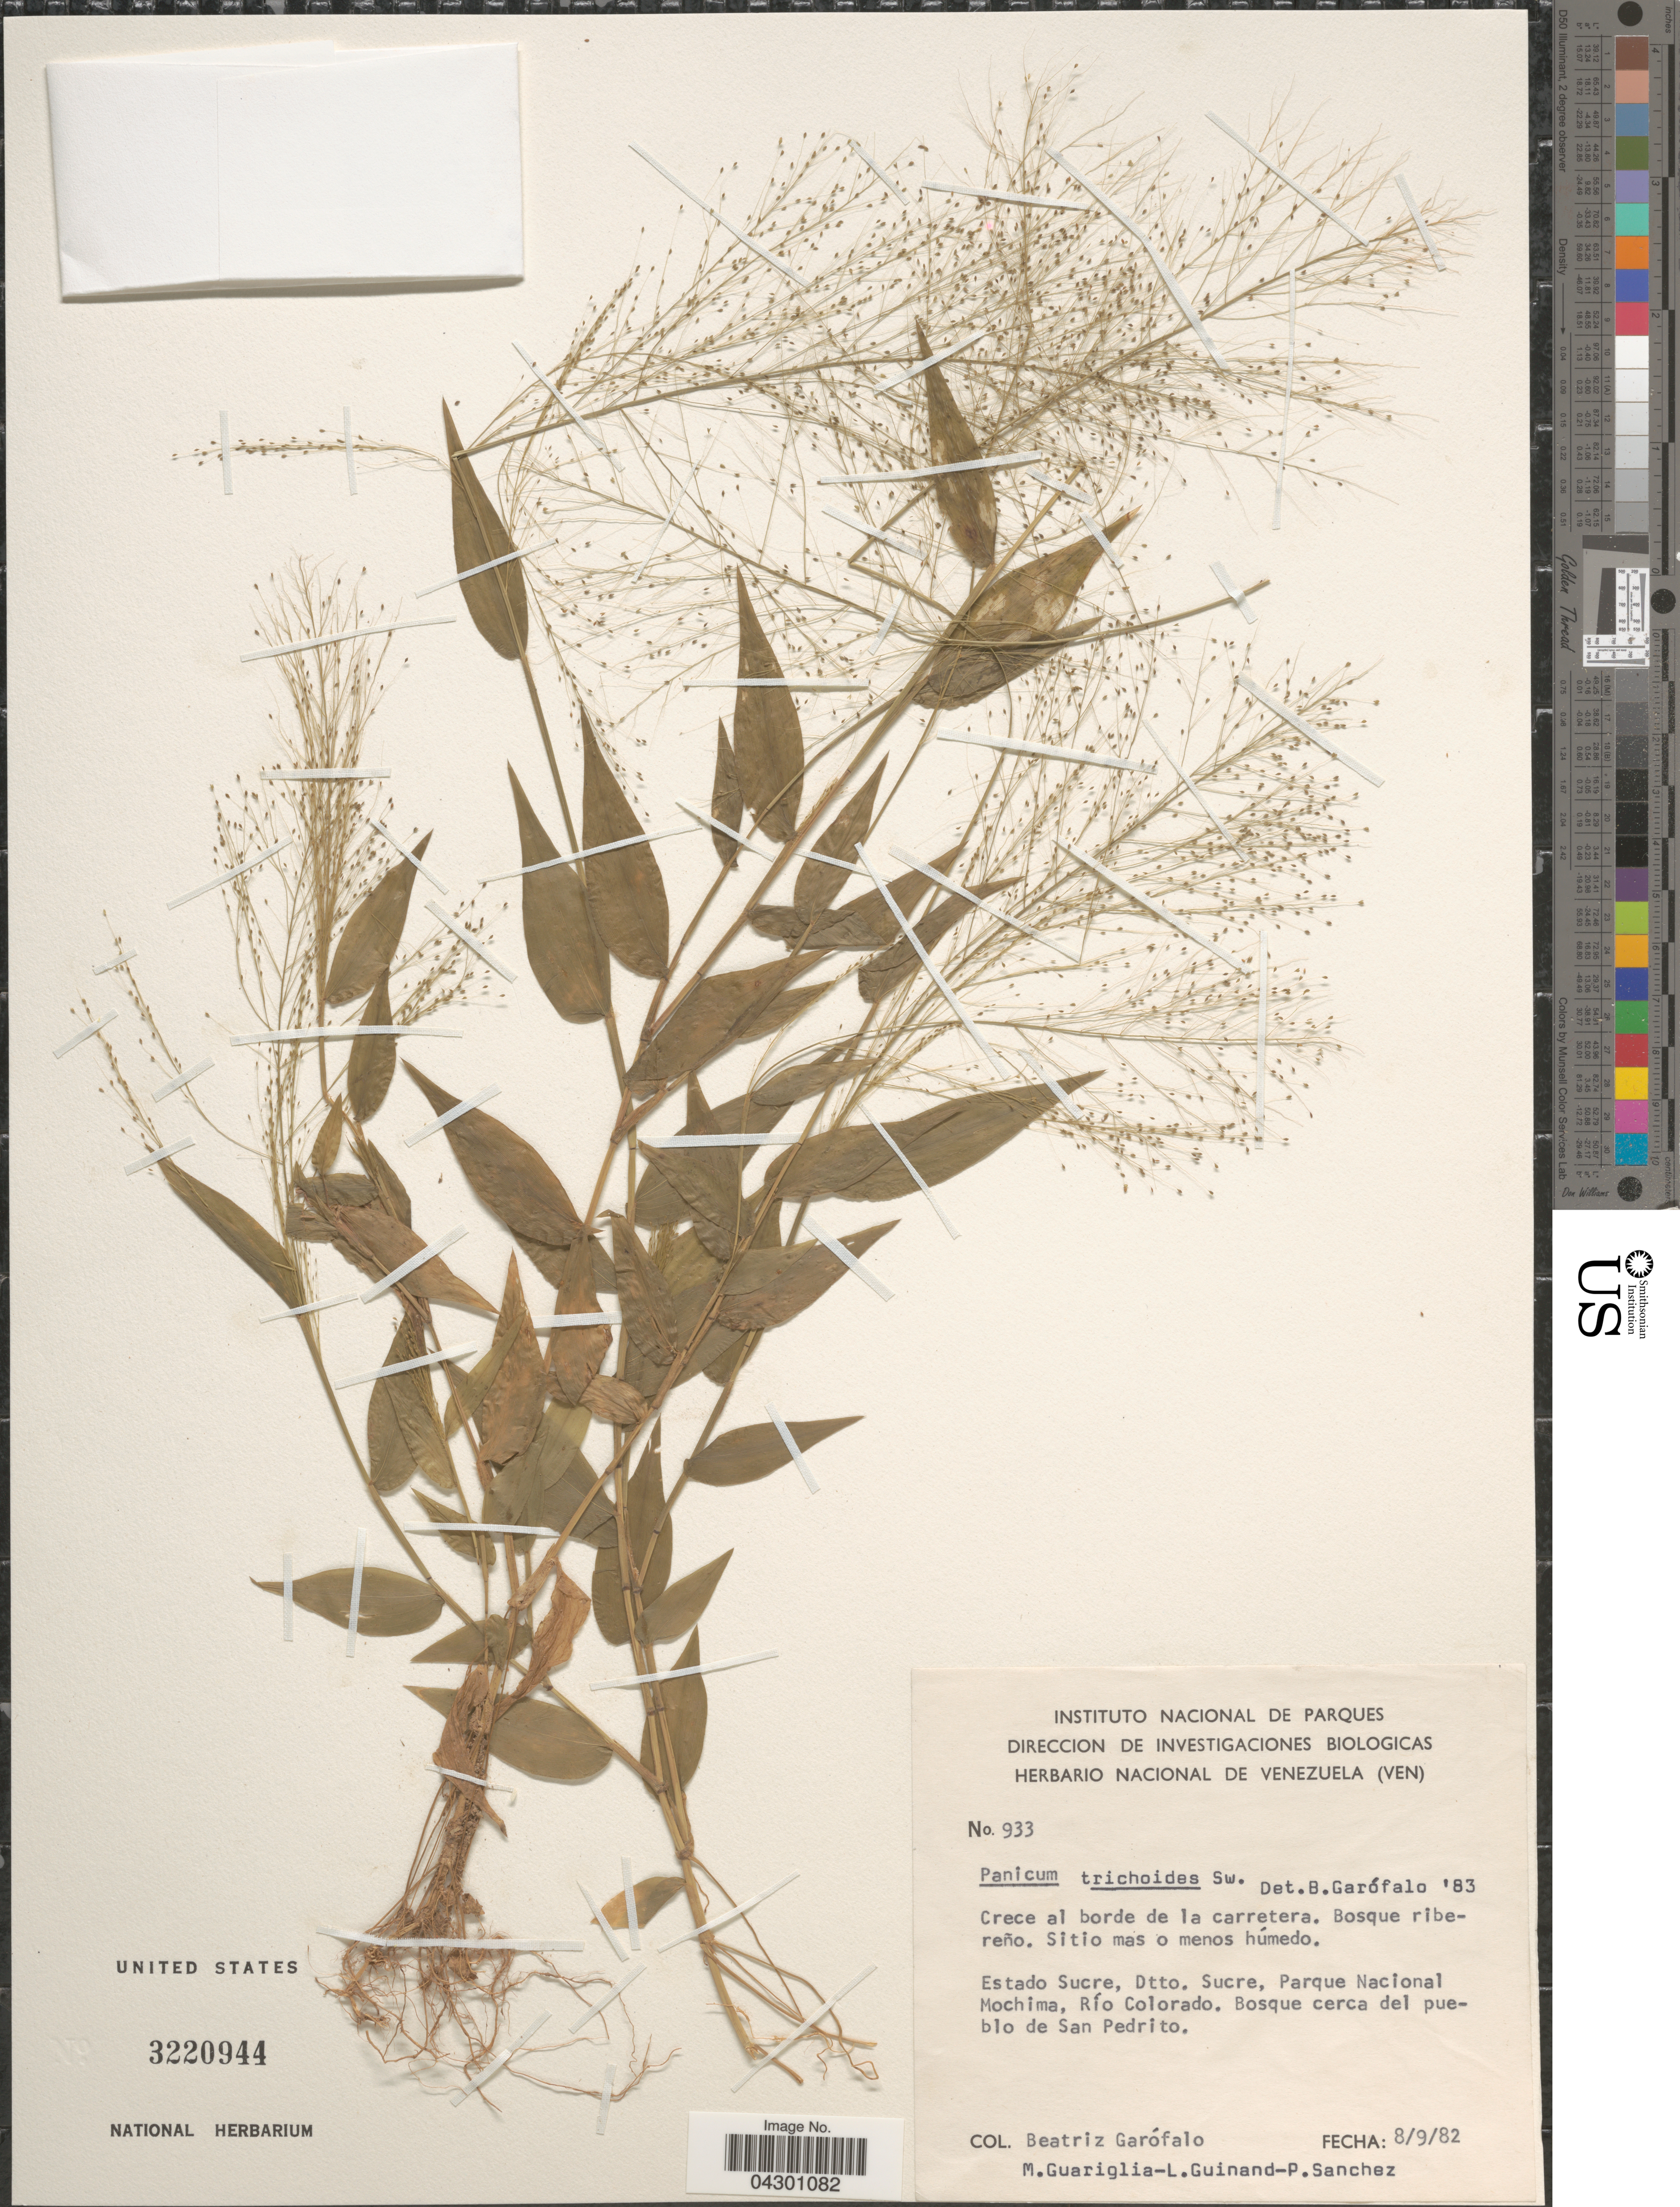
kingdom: Plantae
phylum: Tracheophyta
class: Liliopsida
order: Poales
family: Poaceae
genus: Panicum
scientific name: Panicum trichoides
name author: Sw.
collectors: B. Garofalo, M. Guariglia, L. Guinand & P. Sanchez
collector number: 933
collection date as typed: Transcribed d/m/y: 8/9/82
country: Venezuela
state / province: Sucre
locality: Dtto. Sucre, Parque Nacional Mochima, Río Colorado. Bosque cerca del pueblo de San Pedrito.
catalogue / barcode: US 3220944